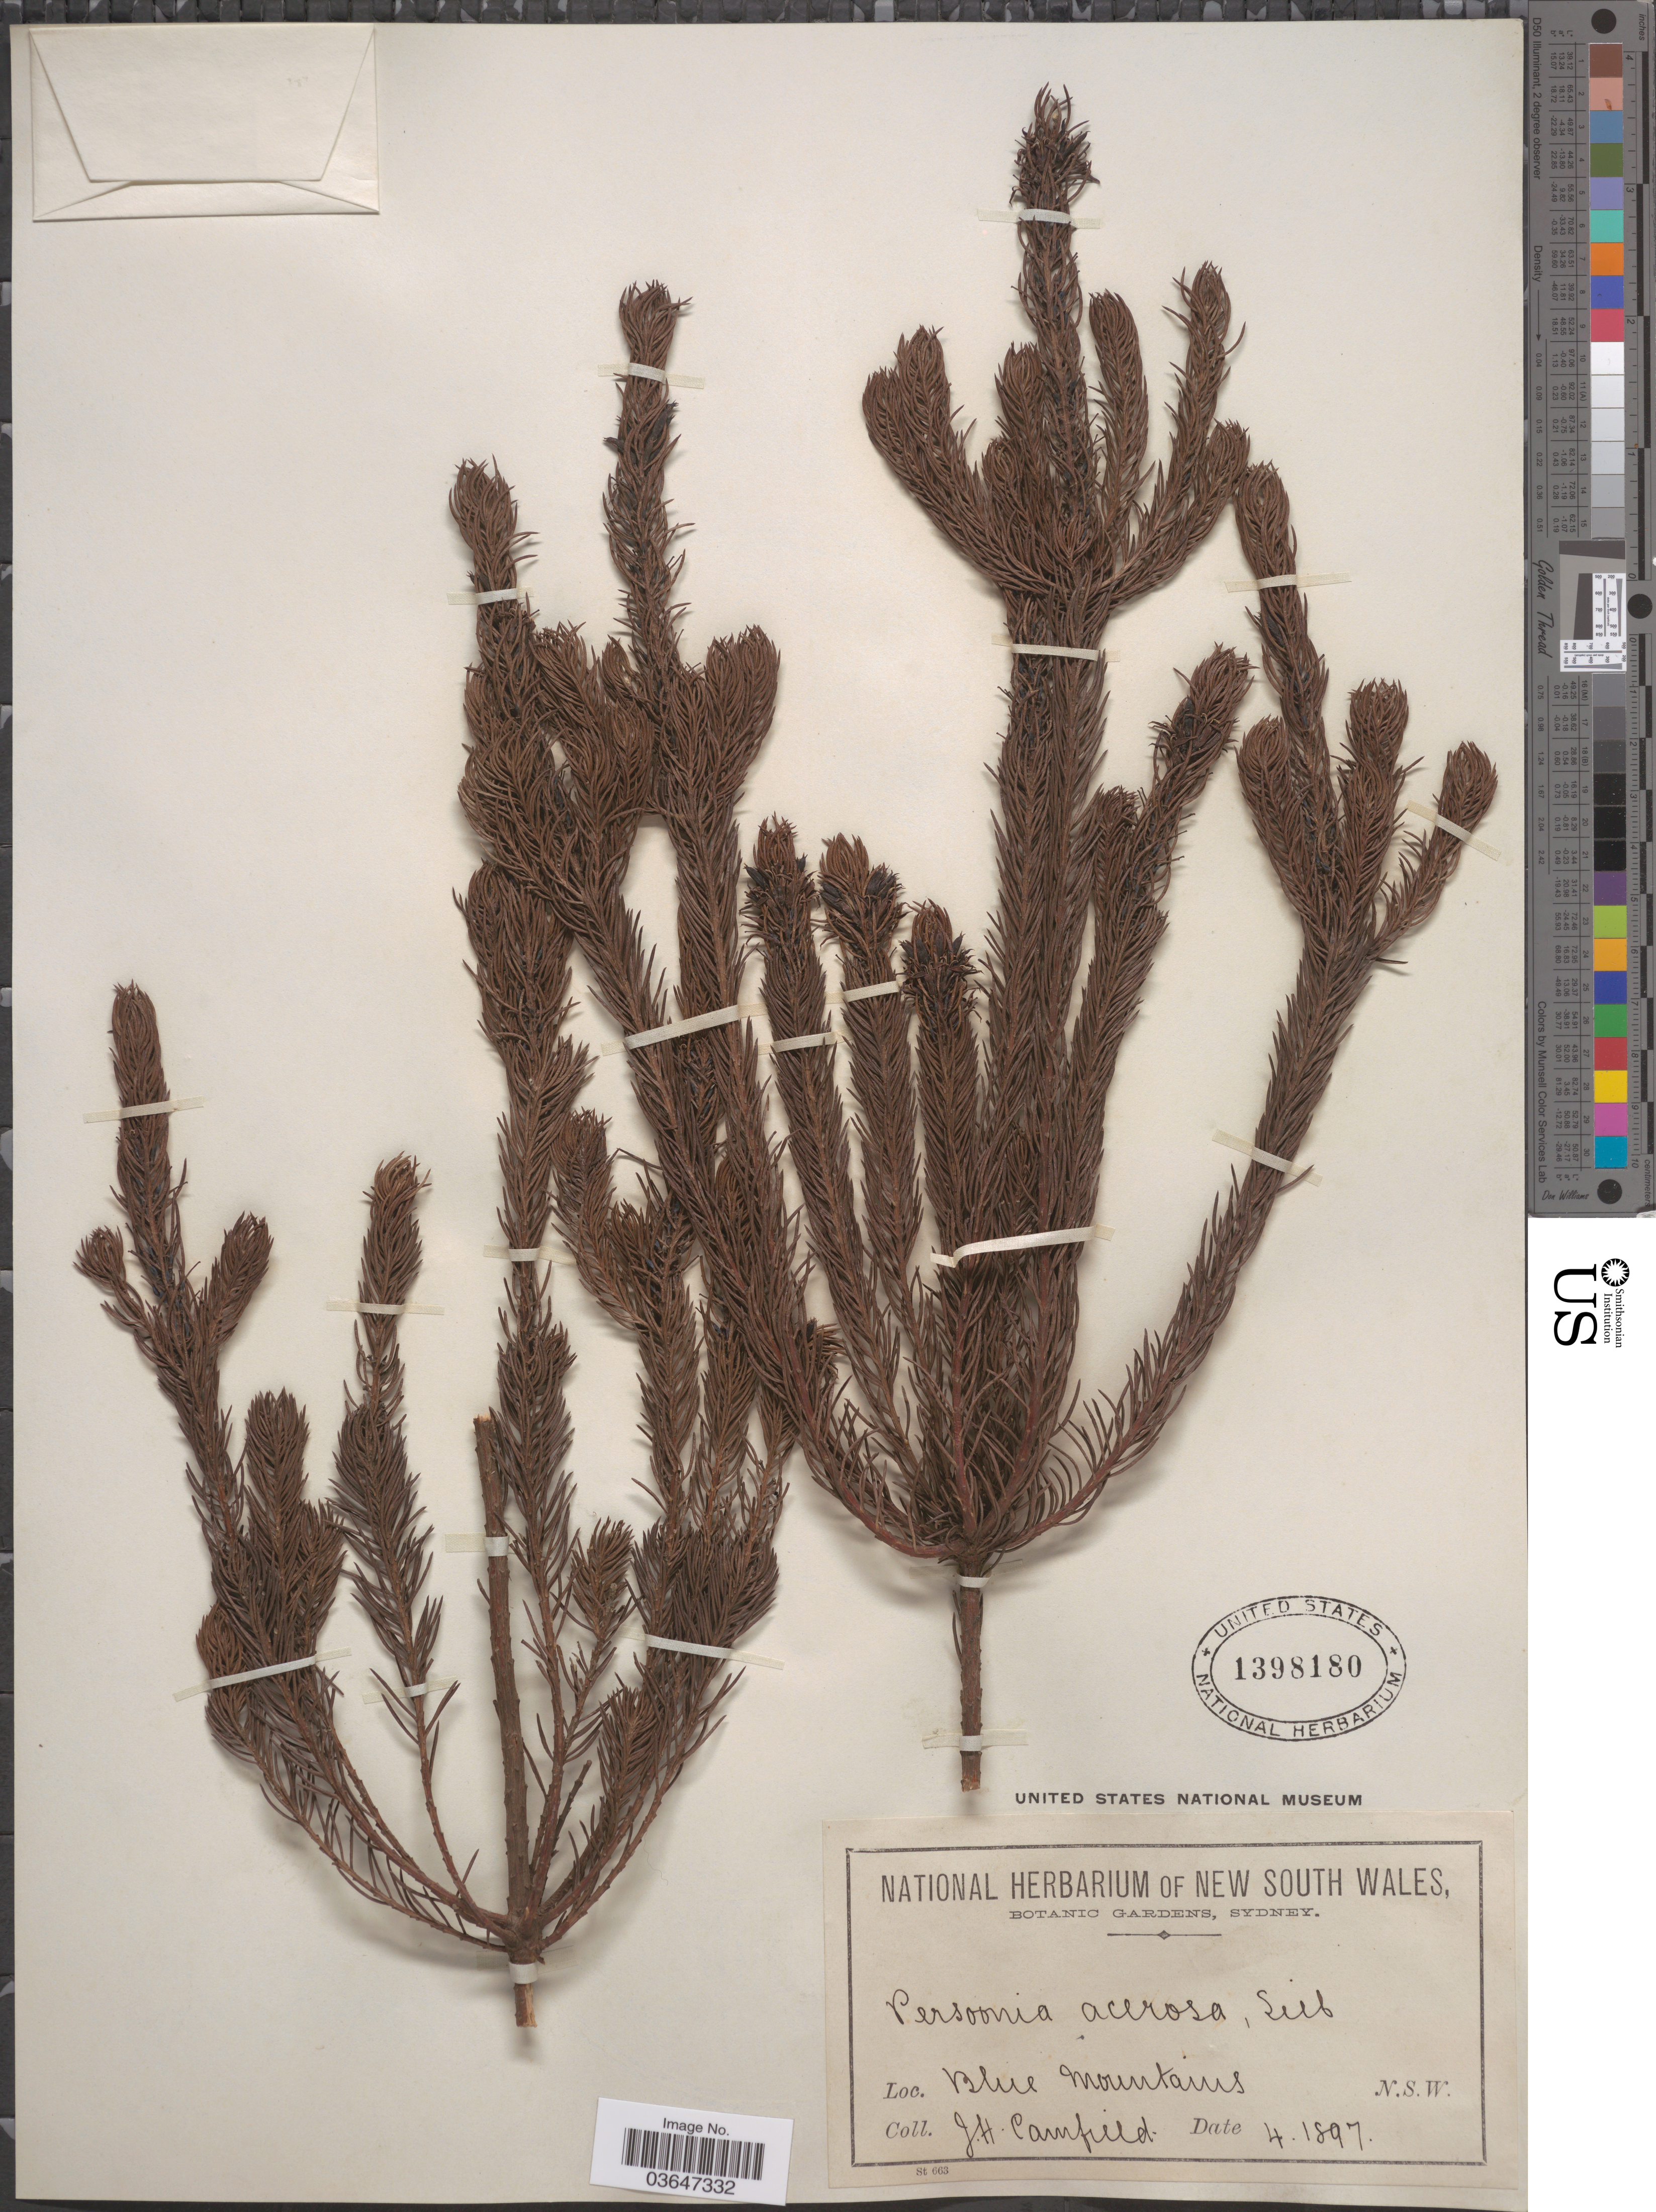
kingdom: Plantae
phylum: Tracheophyta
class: Magnoliopsida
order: Proteales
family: Proteaceae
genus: Persoonia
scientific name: Persoonia acerosa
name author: Sieber ex Schult.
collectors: J. Camfield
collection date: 1897-04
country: Australia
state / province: New South Wales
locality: Blue Mountains.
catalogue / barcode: US 1398180